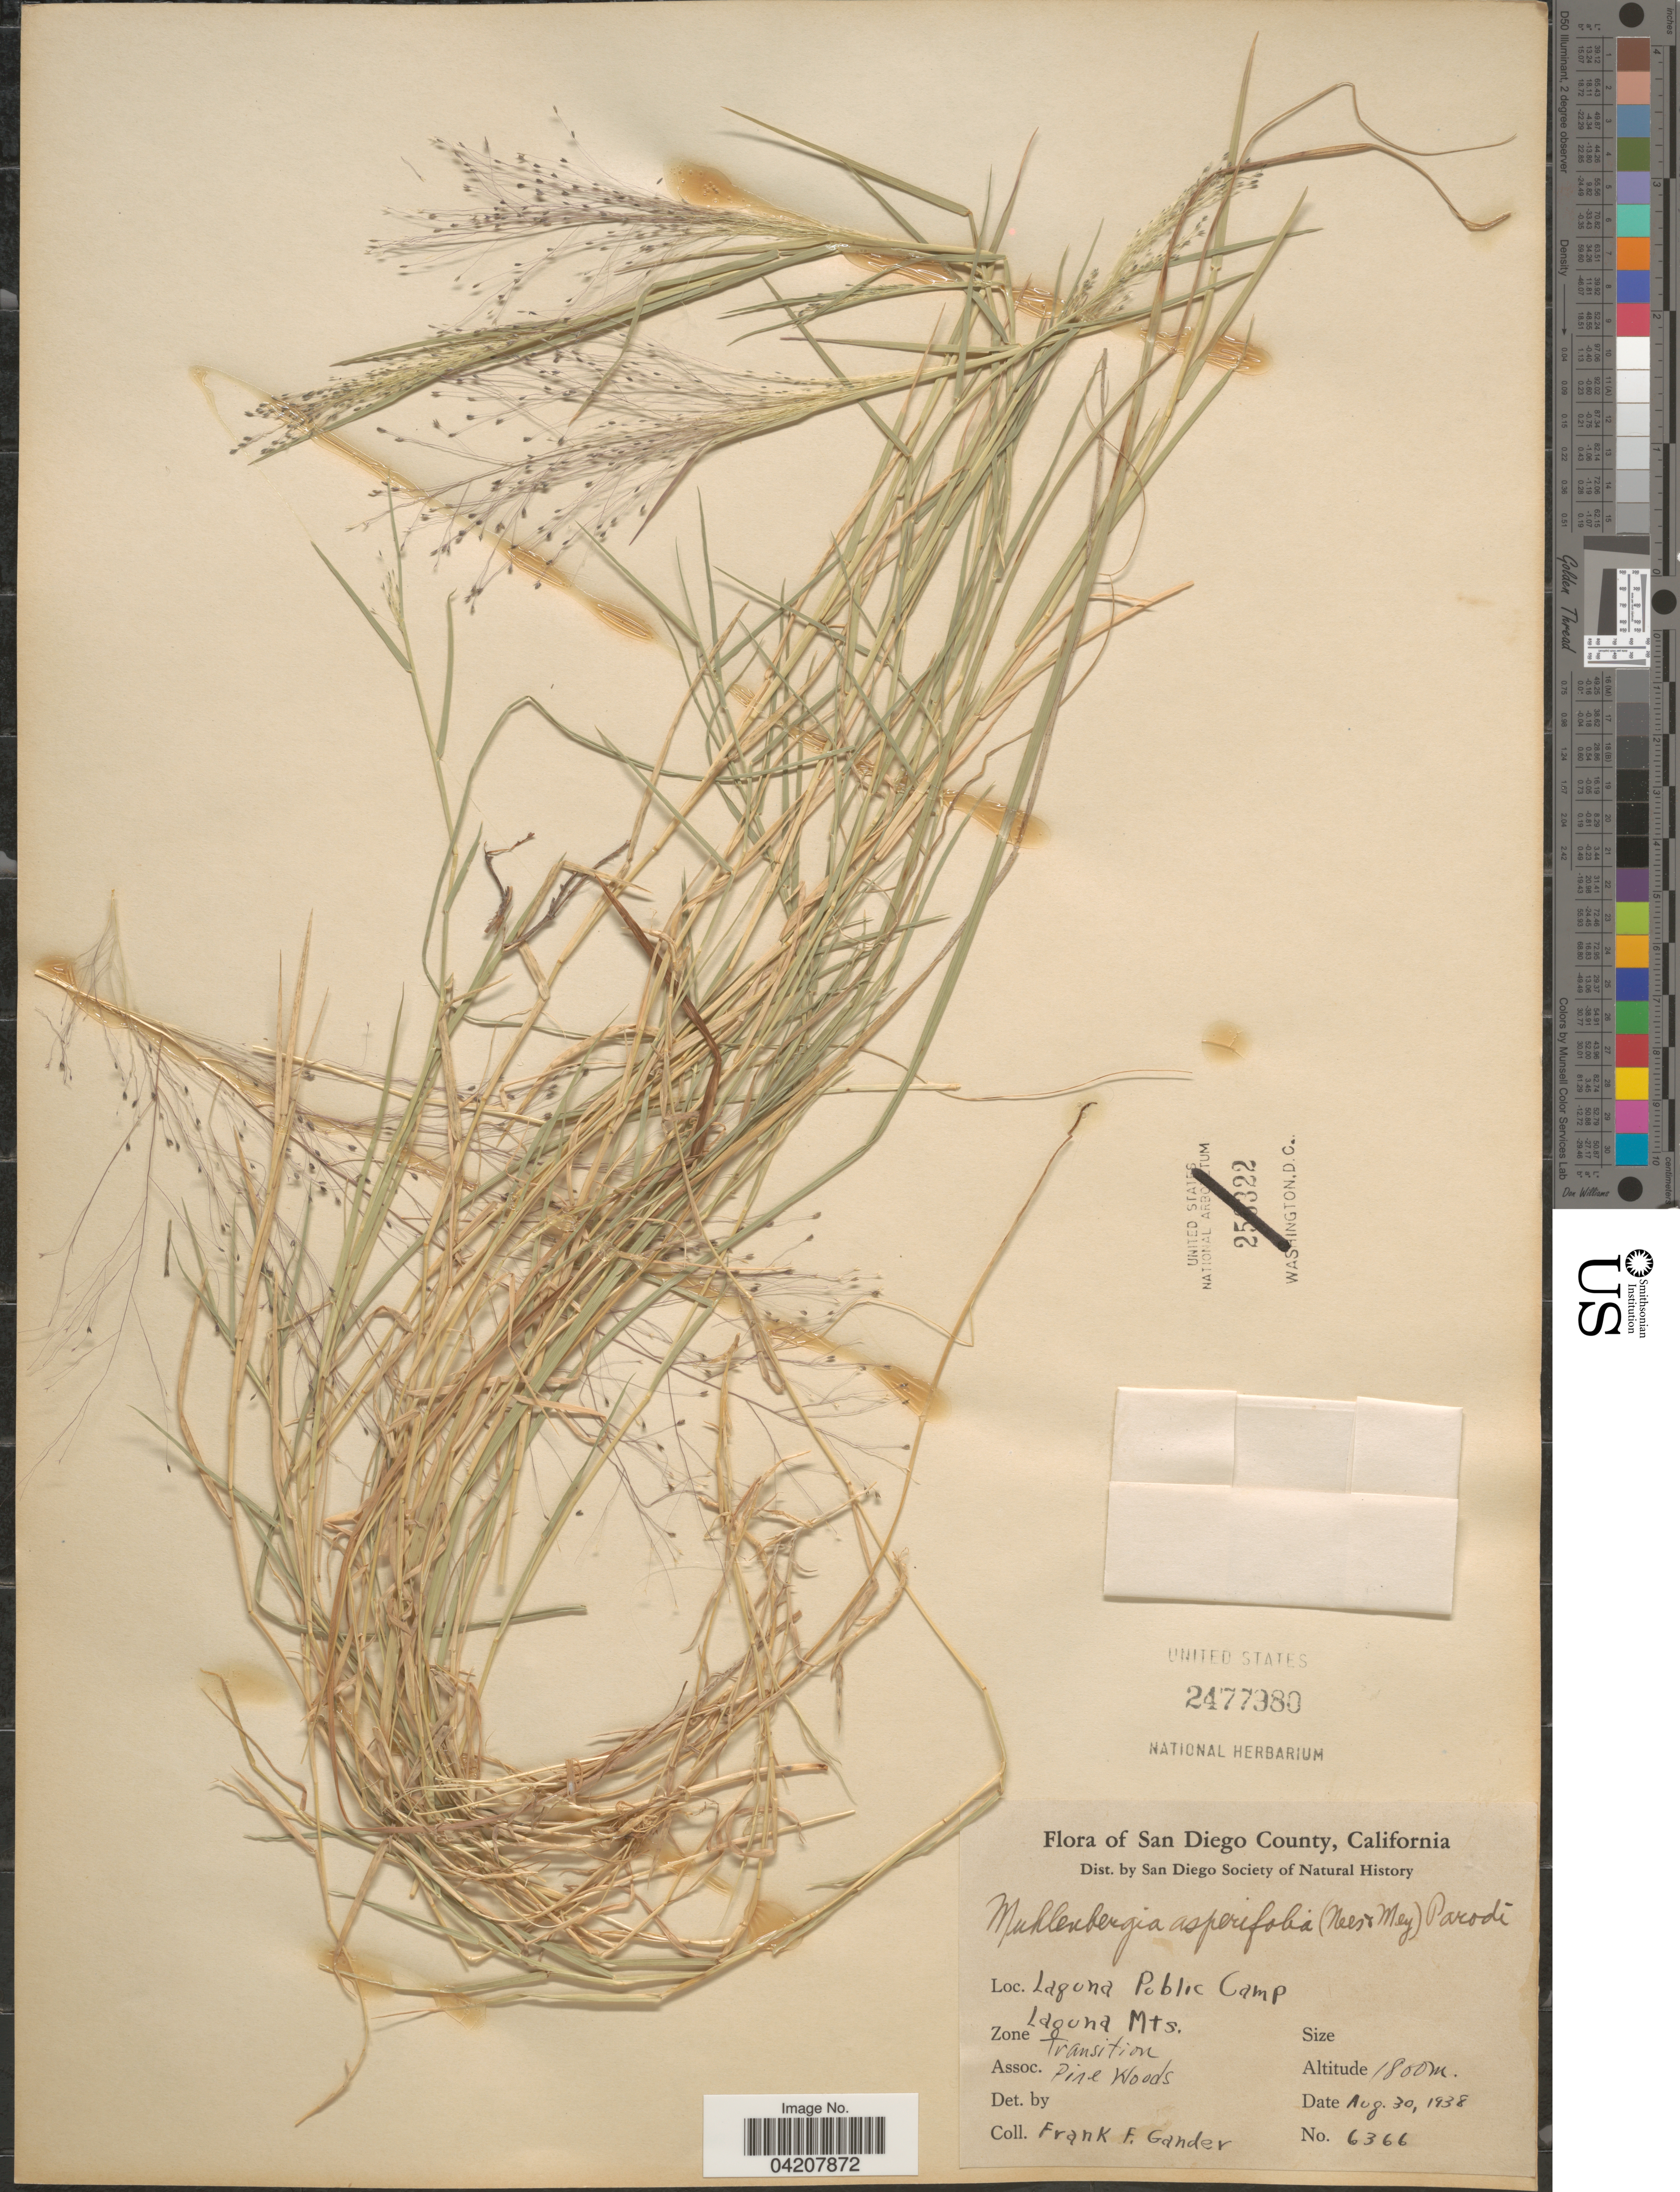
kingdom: Plantae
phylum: Tracheophyta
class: Liliopsida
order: Poales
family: Poaceae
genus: Muhlenbergia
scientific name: Muhlenbergia asperifolia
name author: (Nees & Meyen ex Trin.) Parodi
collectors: F. Gander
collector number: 6366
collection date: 1938-08-30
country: United States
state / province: California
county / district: San Diego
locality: San Diego County. Laguna Public Camp. Laguna Mts. Zone Transition.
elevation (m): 1800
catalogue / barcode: US 2477980